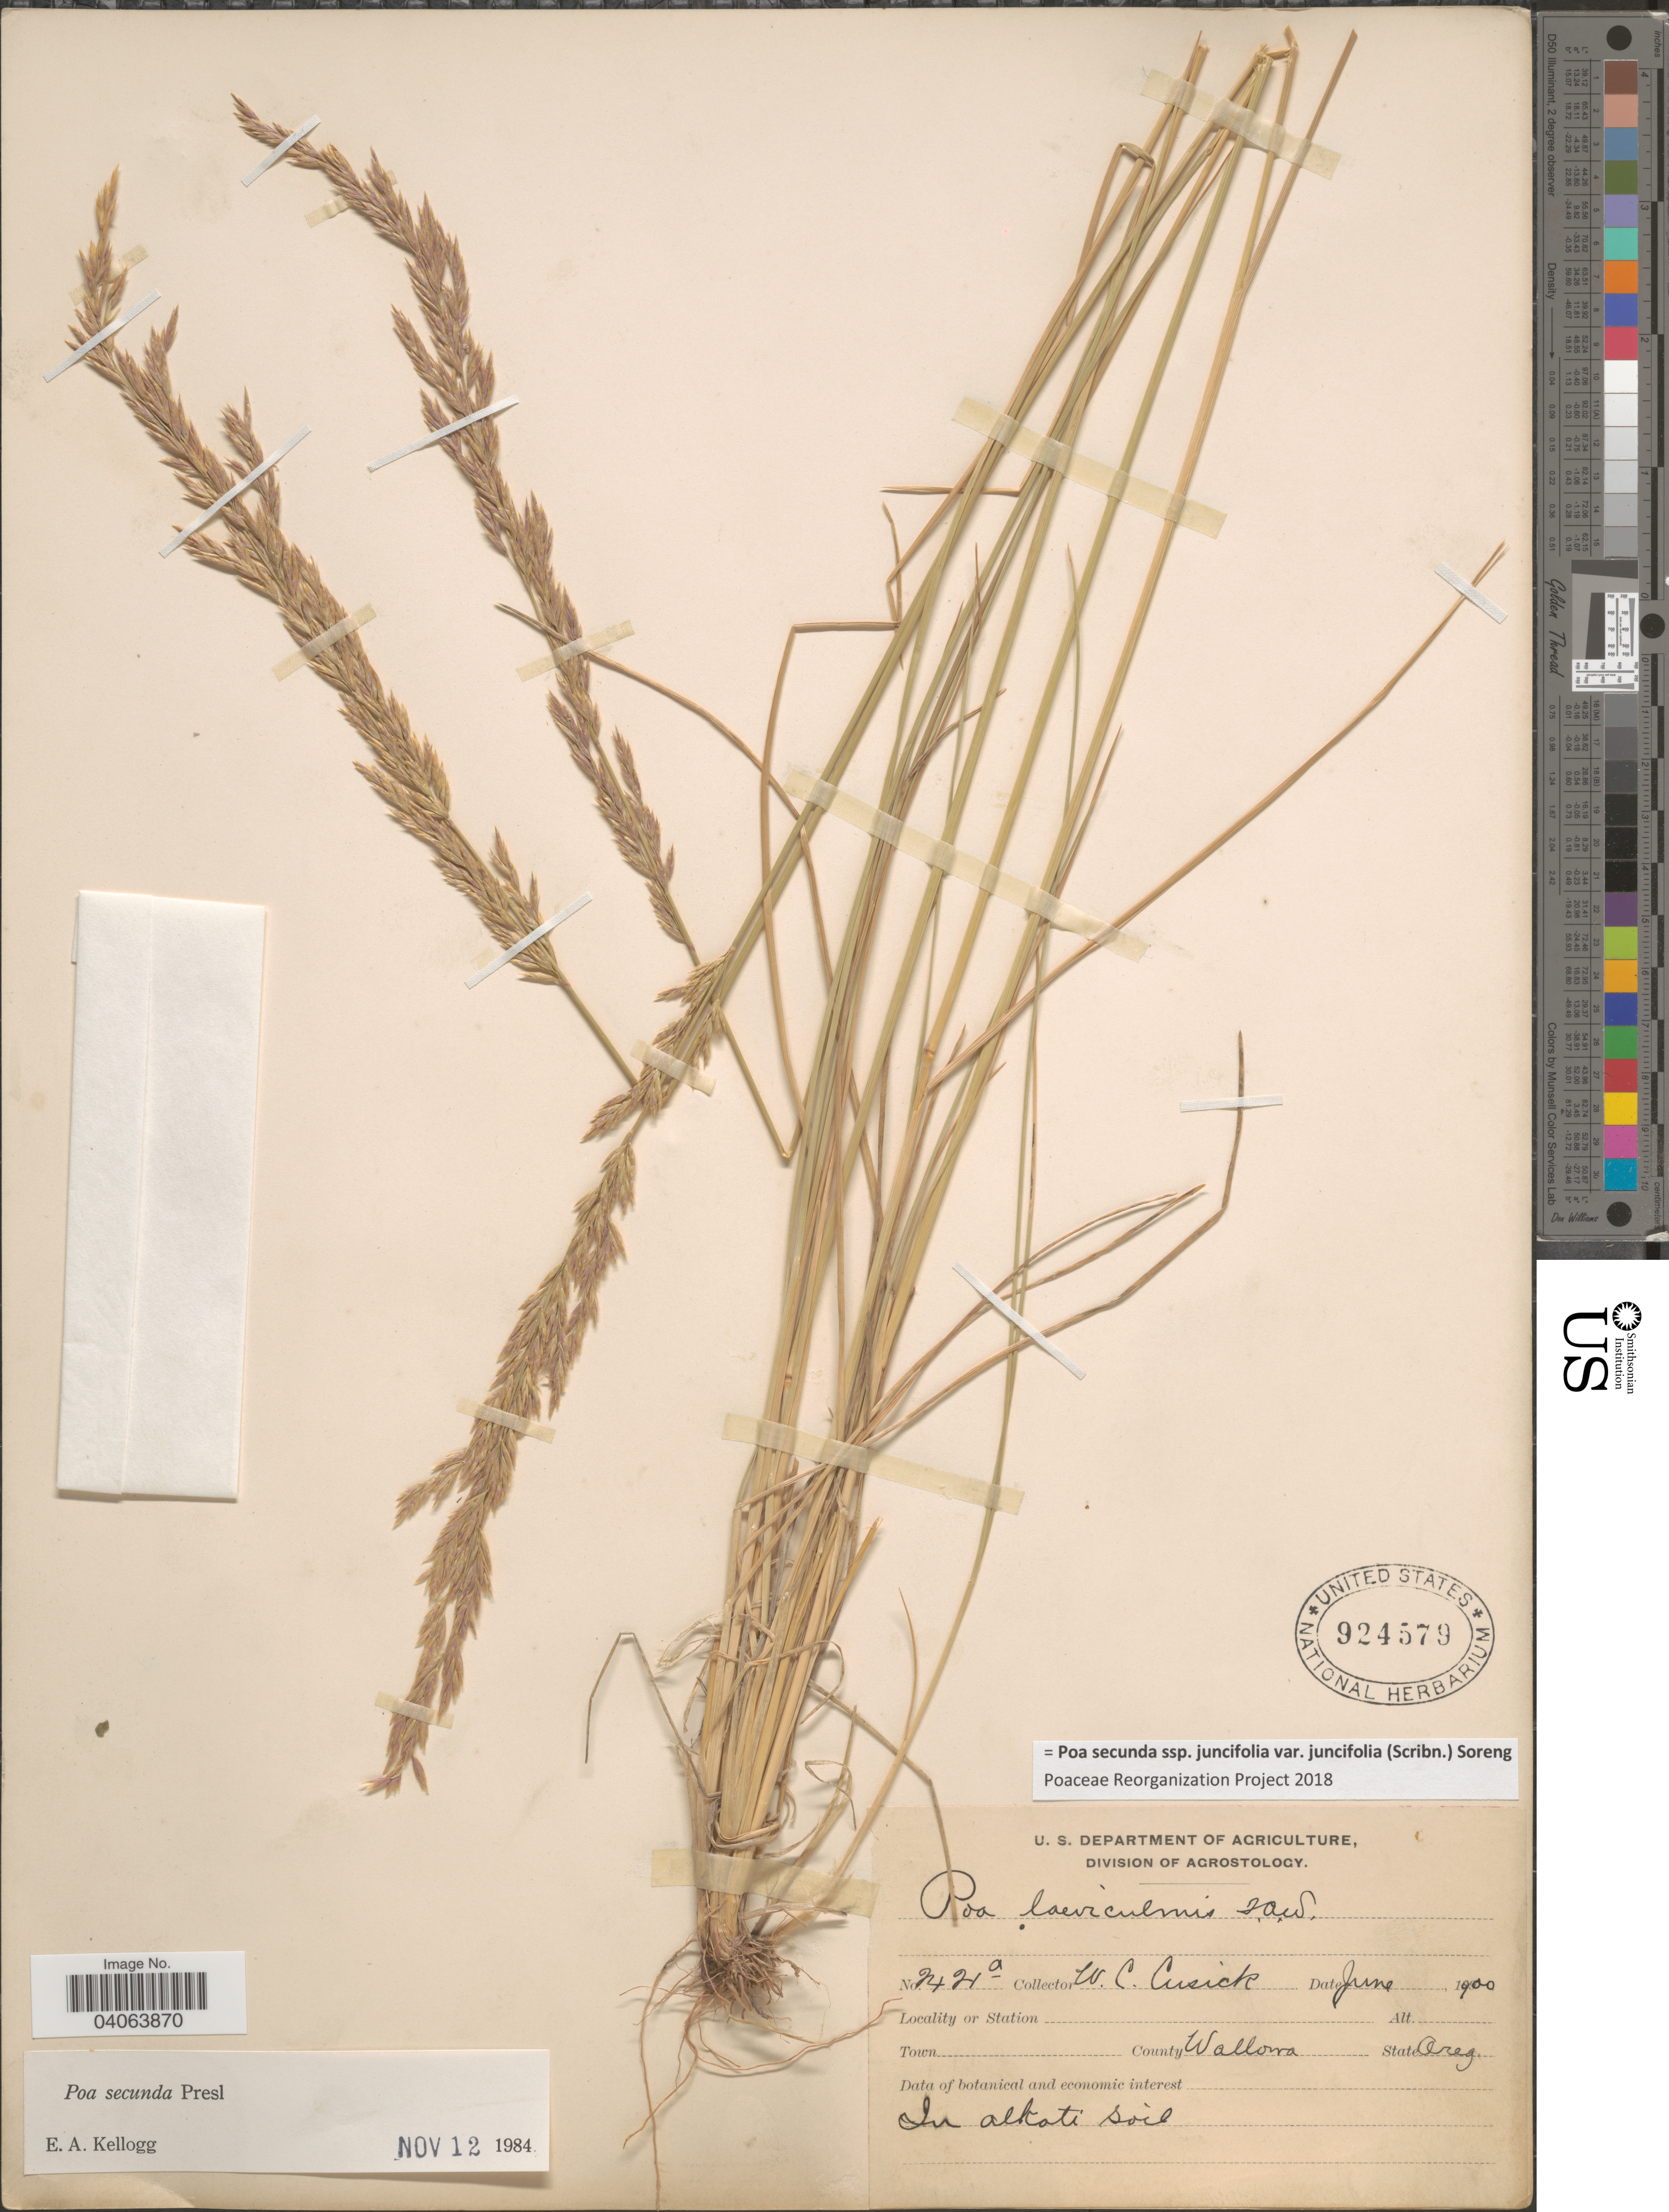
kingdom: Plantae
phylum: Tracheophyta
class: Liliopsida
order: Poales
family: Poaceae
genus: Poa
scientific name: Poa secunda subsp. juncifolia var. juncifolia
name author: (Scribn.) Soreng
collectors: W. C. Cusick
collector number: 2421a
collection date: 1900-06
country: United States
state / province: Oregon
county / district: Wallowa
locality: County Wallowa. In alkali soil.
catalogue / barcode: US 924579